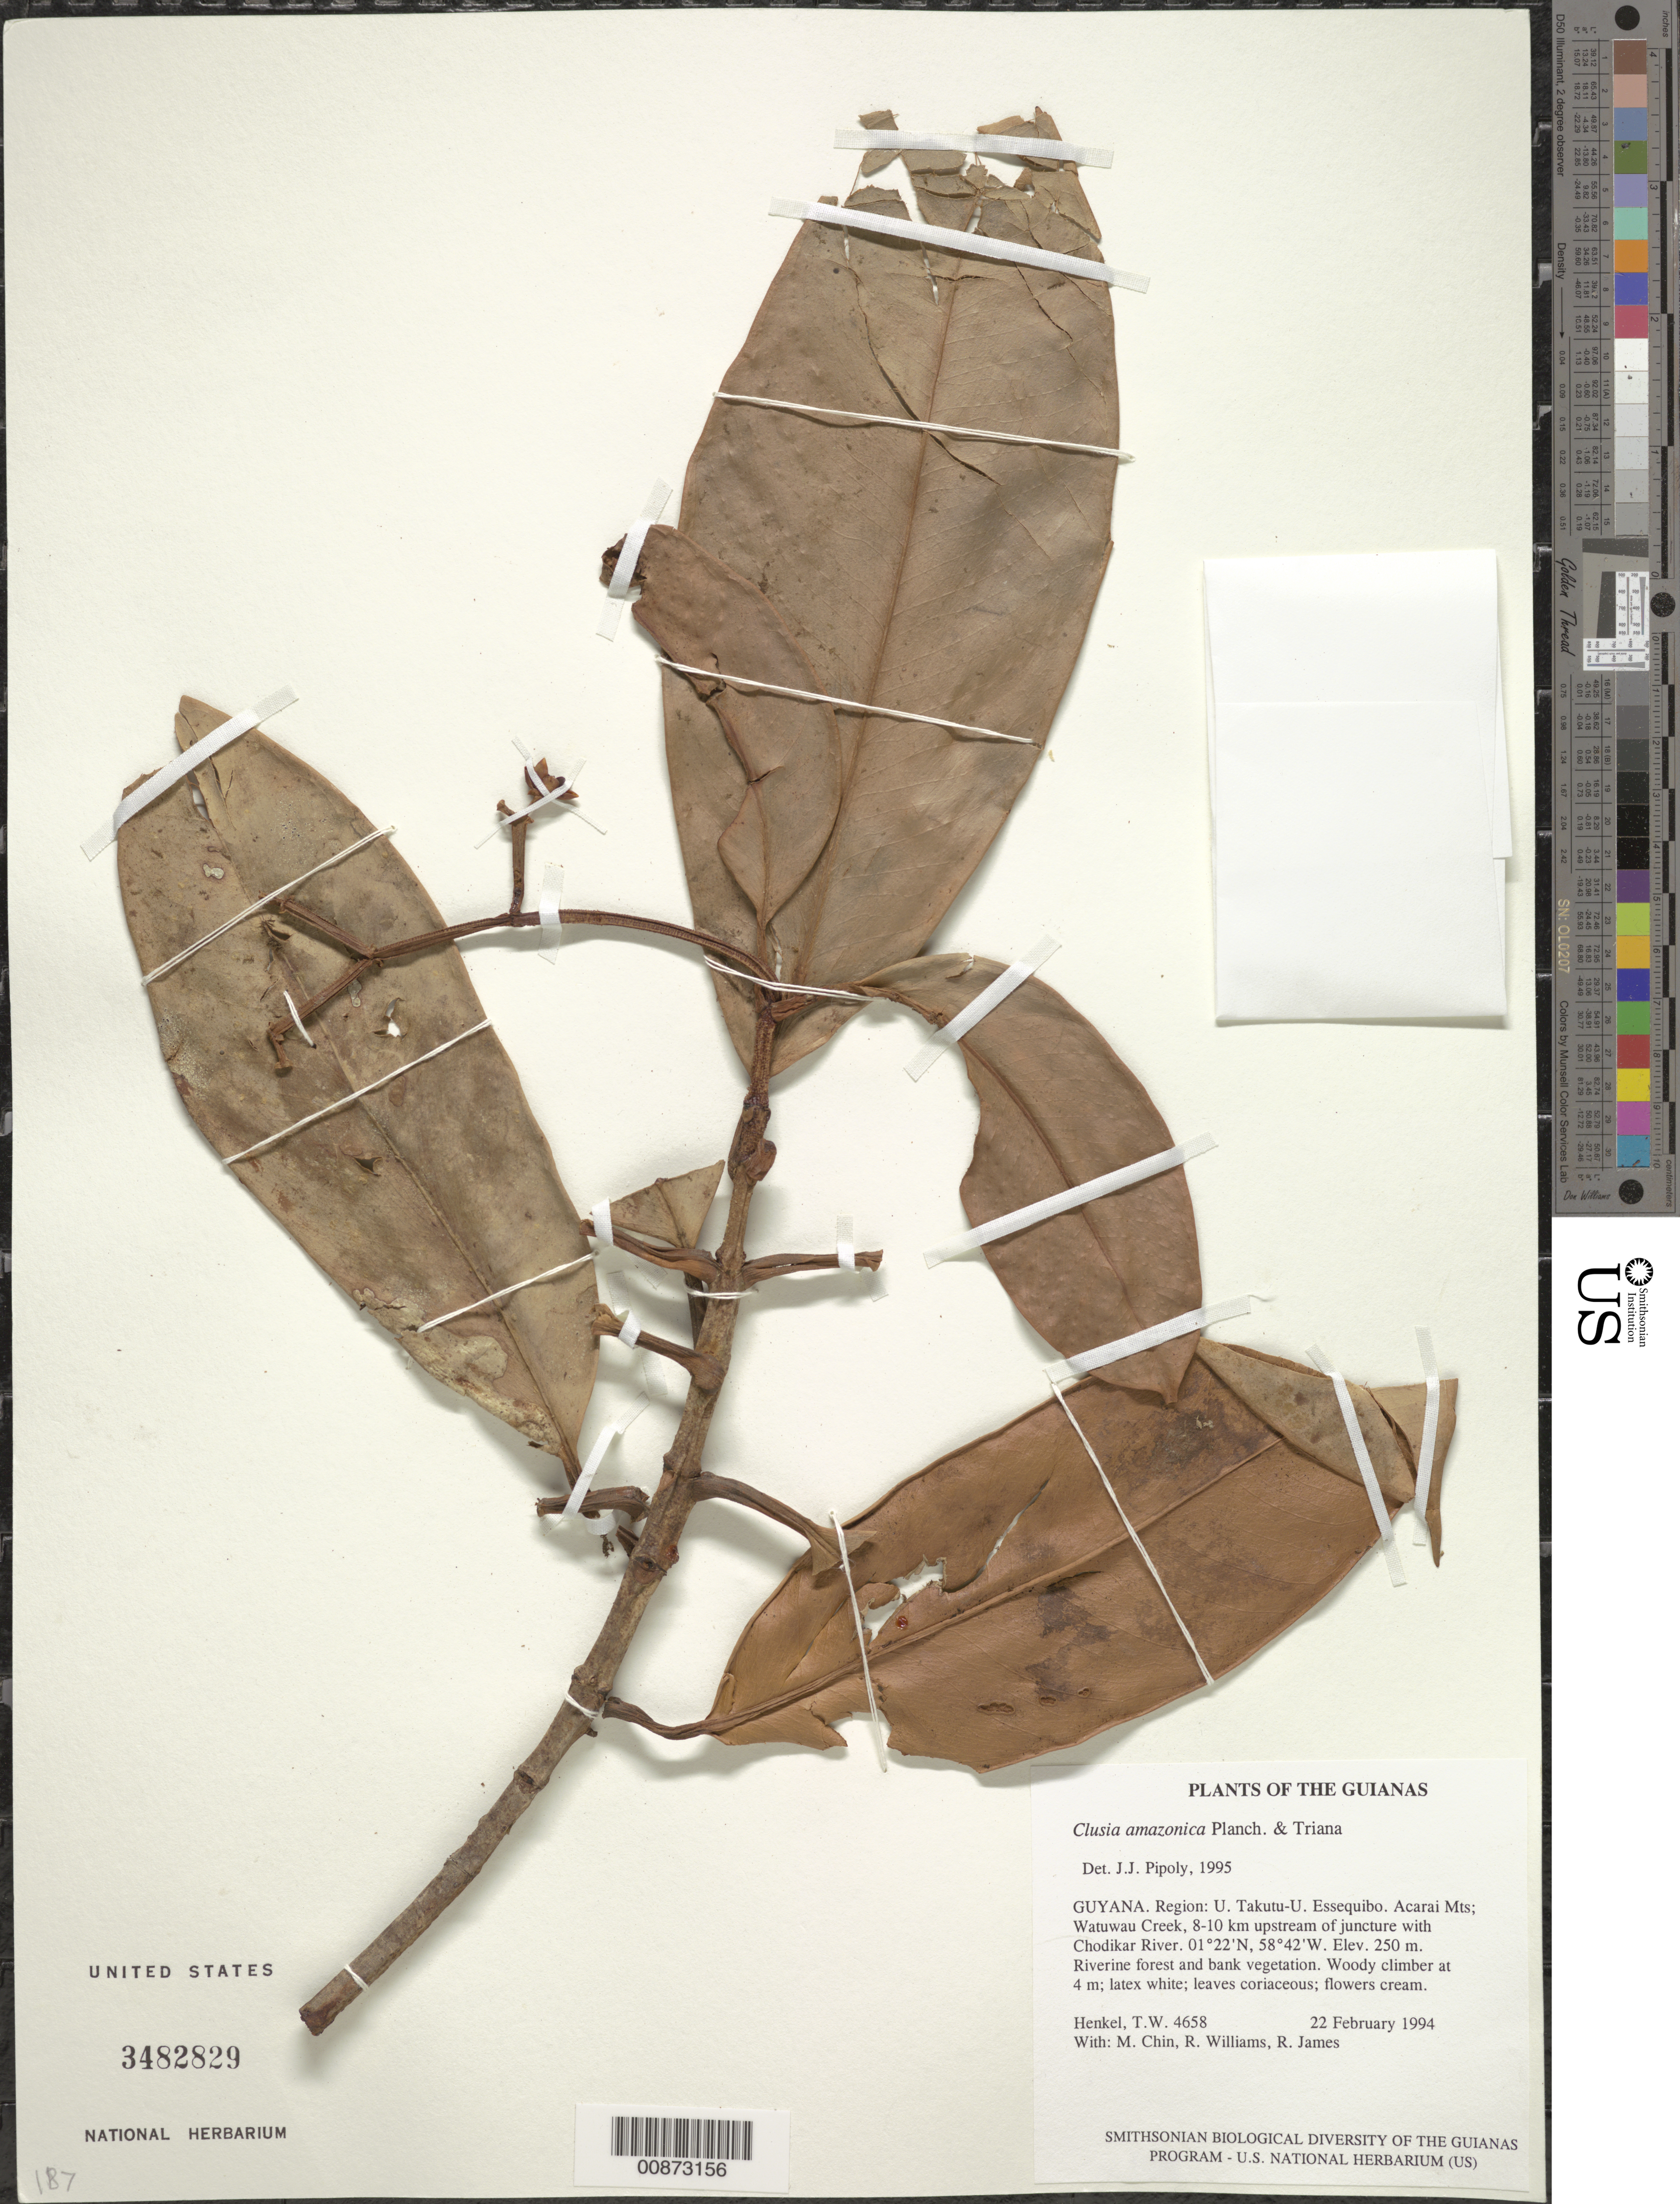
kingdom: Plantae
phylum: Tracheophyta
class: Magnoliopsida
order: Malpighiales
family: Clusiaceae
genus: Clusia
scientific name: Clusia amazonica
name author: Planch. & Triana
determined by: Pipoly, J. J., III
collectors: T. Henkel, M. Chin, R. Williams & R. James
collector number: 4658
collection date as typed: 22 February 1994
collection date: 1994-02-22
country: Guyana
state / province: U. Takutu-U. Essequibo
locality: Acarai Mts; Watuwau Creek, 8-10 km upstream of juncture with Chodikar River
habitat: Riverine forest and bank vegetation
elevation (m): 250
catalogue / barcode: US 3482829